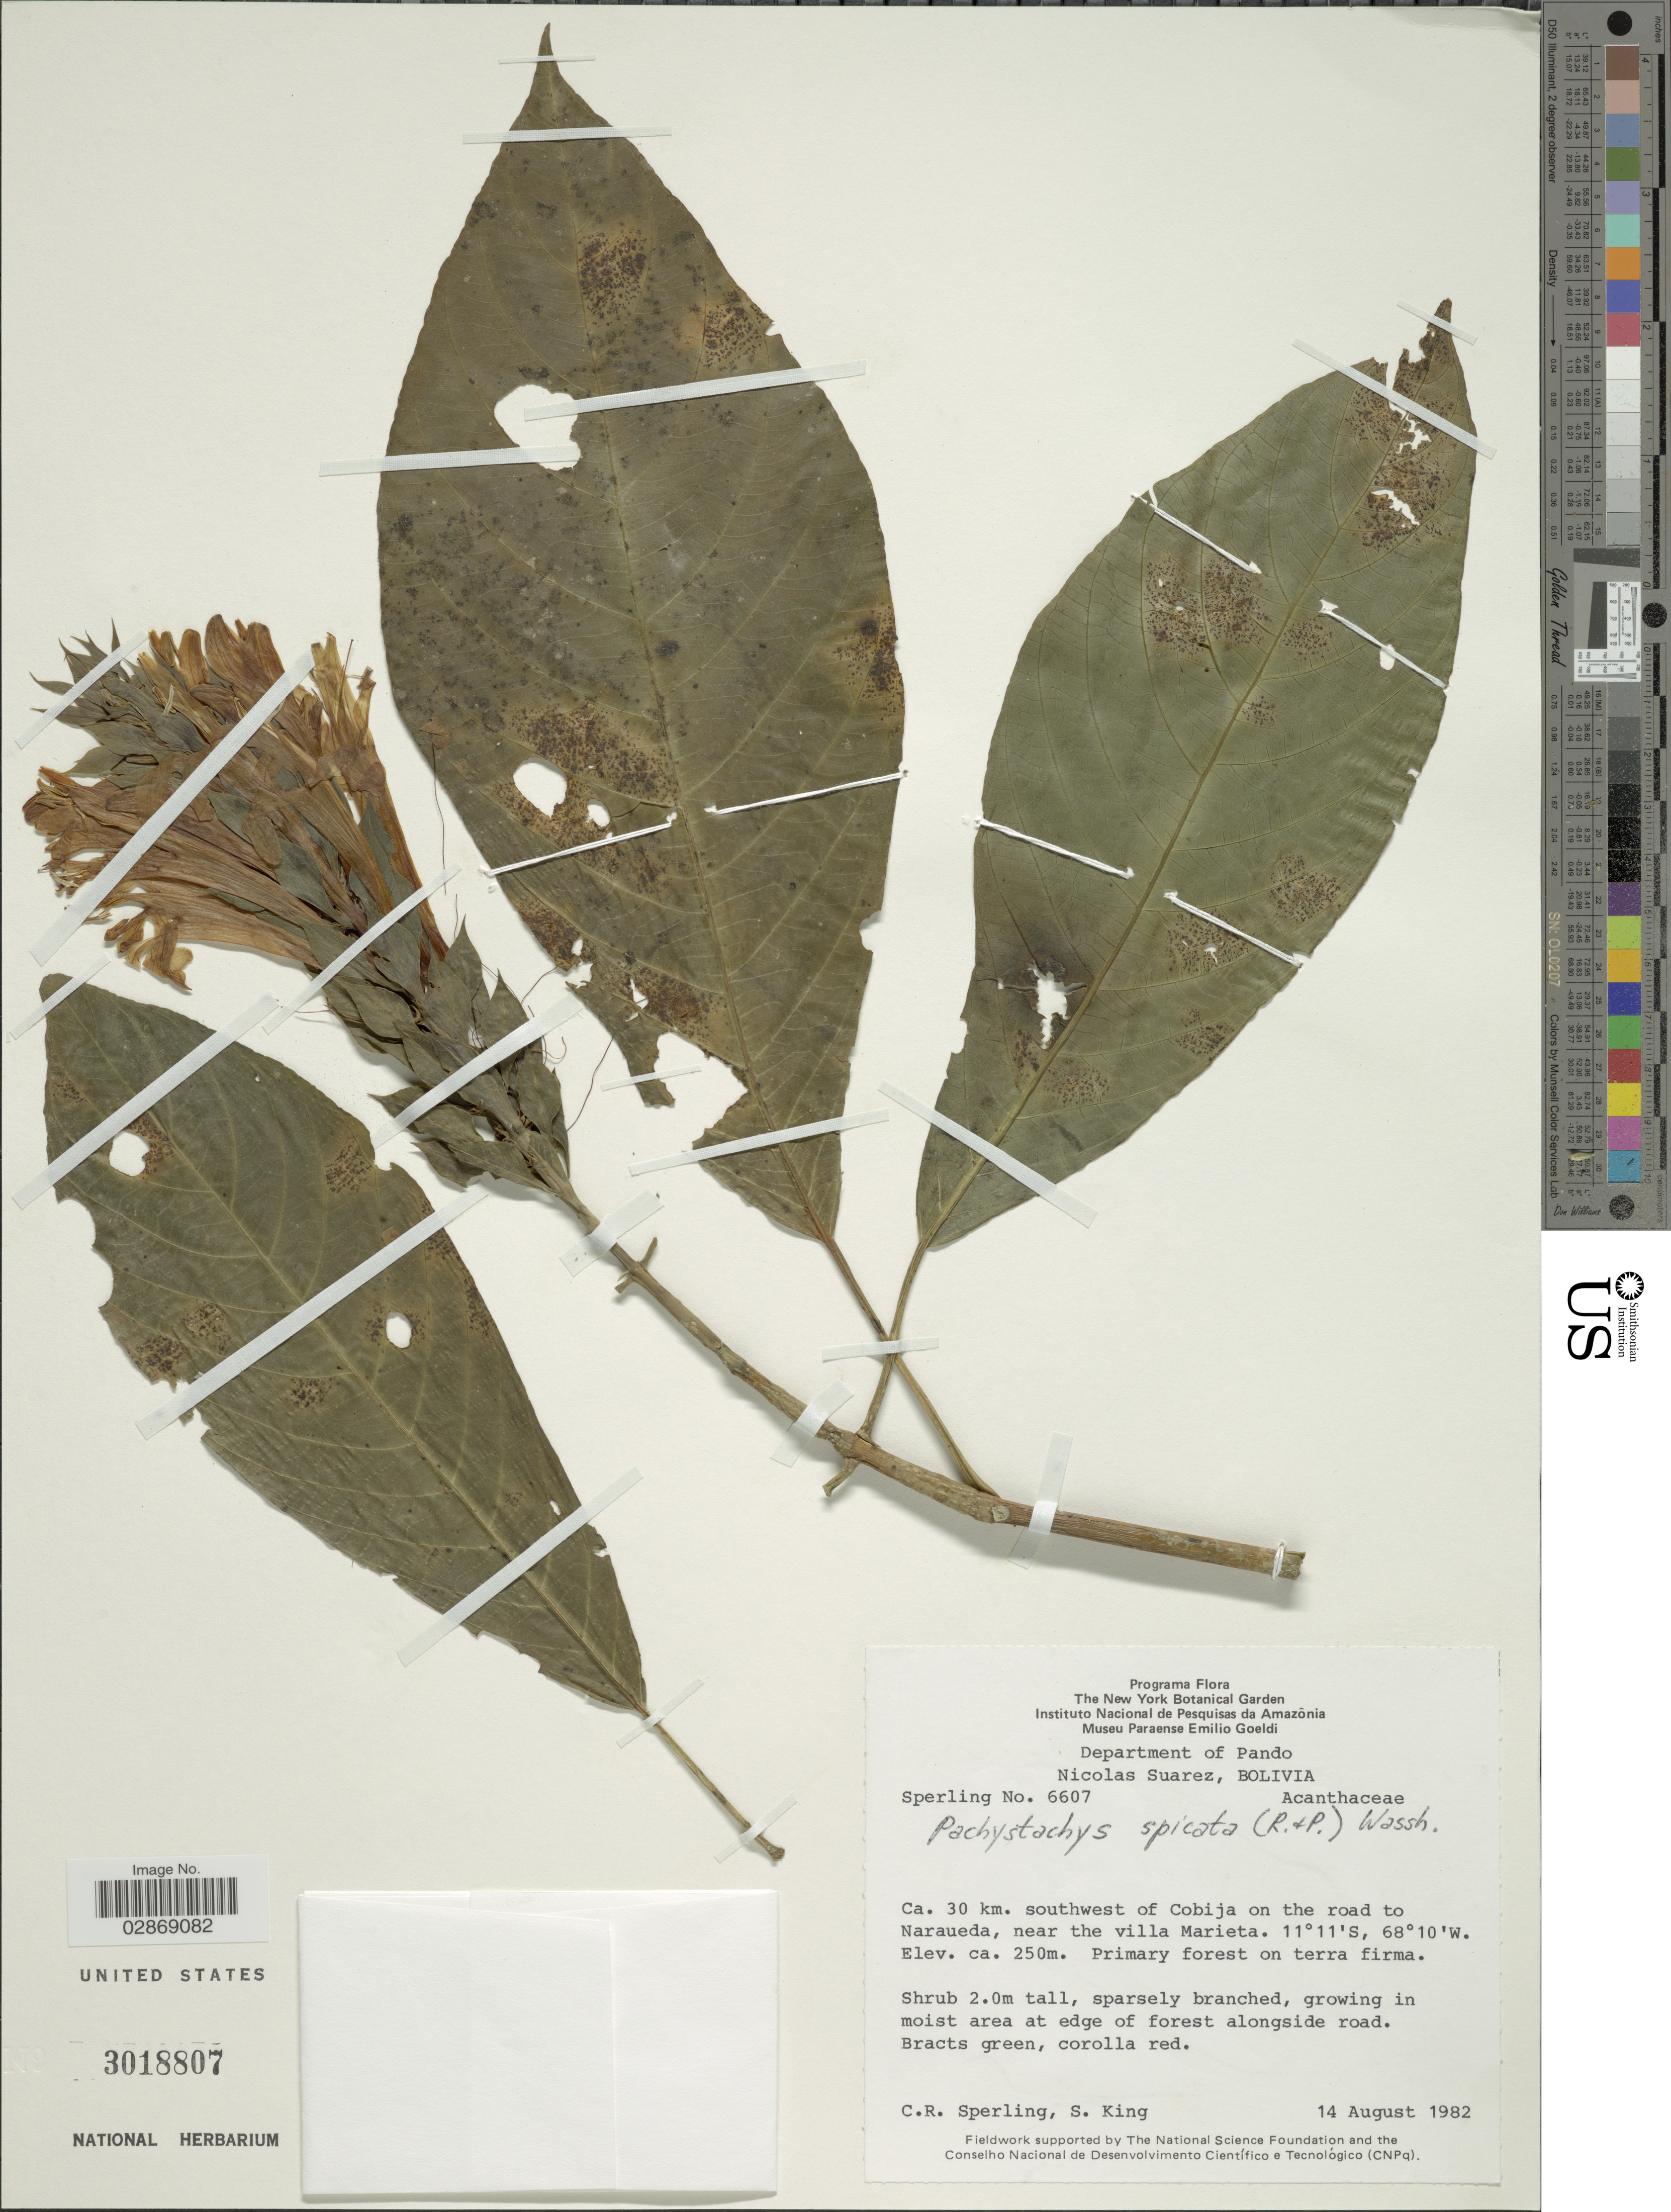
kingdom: Plantae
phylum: Tracheophyta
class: Magnoliopsida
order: Lamiales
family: Acanthaceae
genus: Pachystachys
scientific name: Pachystachys spicata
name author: (Ruiz & Pav.) Wassh.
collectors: C. R. Sperling & S. King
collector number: Sperling 6607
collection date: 1982-08-14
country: Bolivia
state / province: Pando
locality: Department of Pando, Nicolas Suarez. Ca. 30 km. southwest of Cobija on the road to Naraueda, near the villa Marieta.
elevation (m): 250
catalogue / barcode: US 3018807